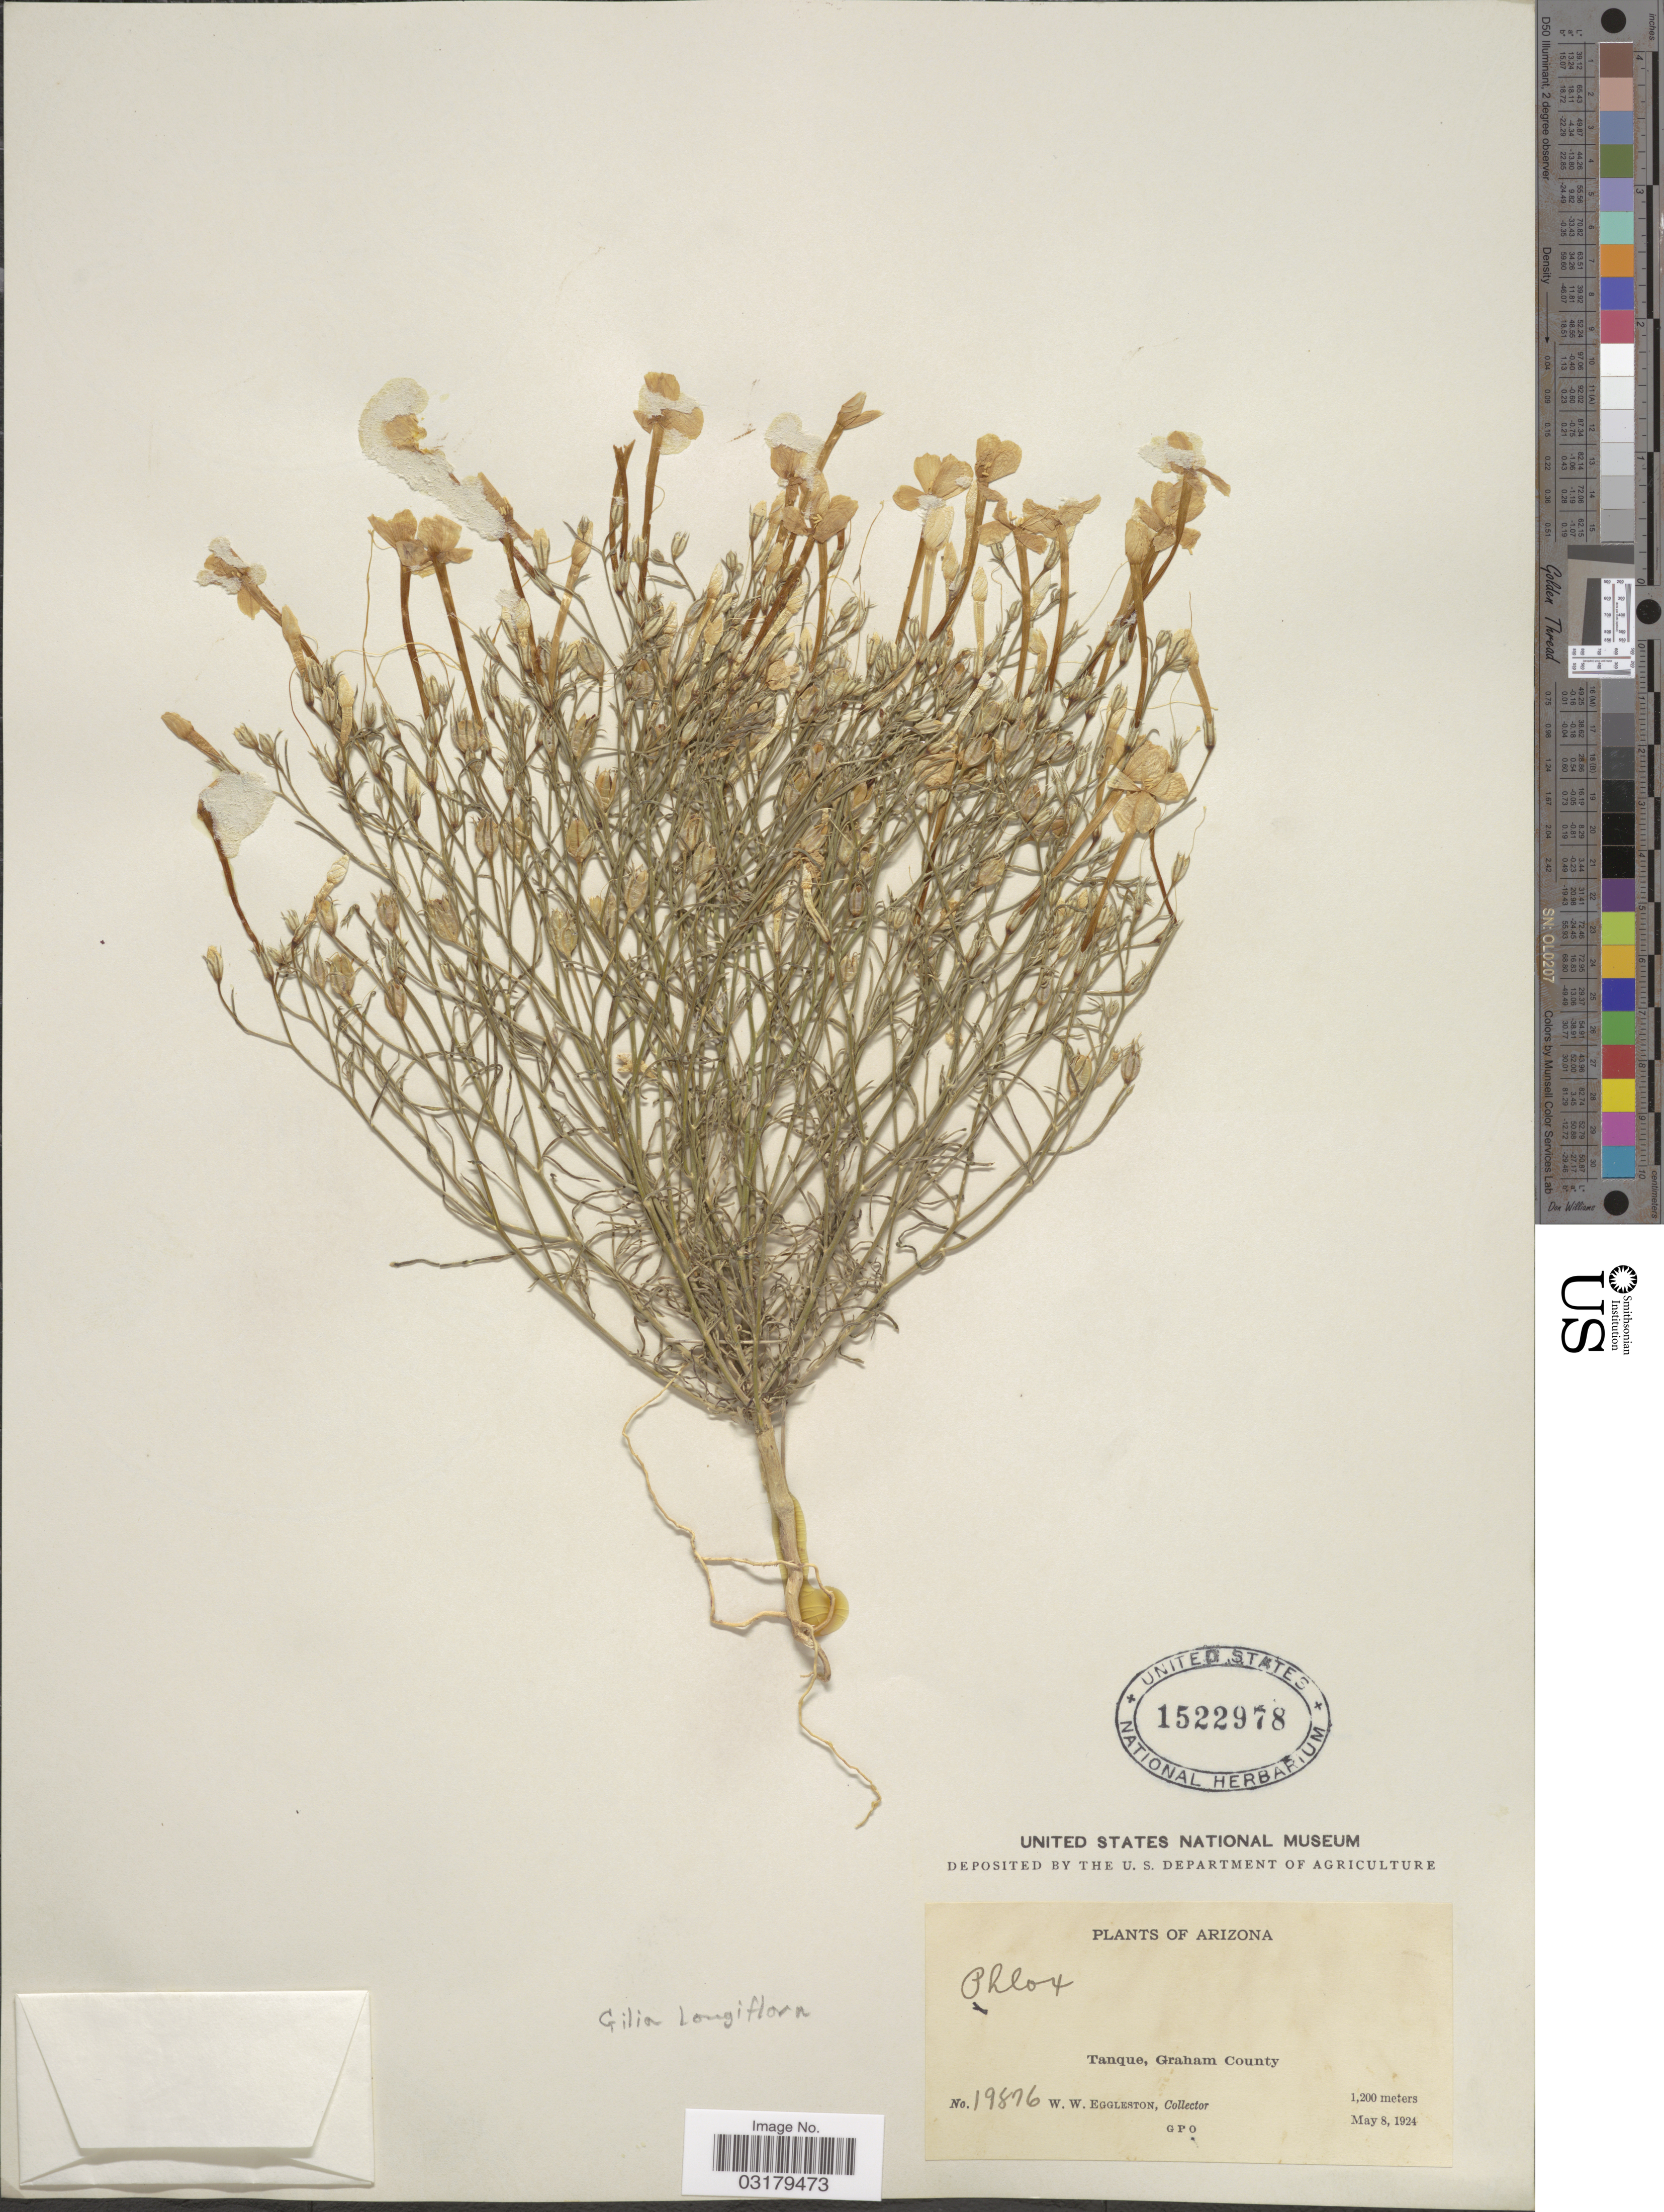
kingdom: Plantae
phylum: Tracheophyta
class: Magnoliopsida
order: Ericales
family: Polemoniaceae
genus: Ipomopsis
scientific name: Ipomopsis longiflora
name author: (Torr.) V.E. Grant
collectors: W. W. Eggleston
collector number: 19876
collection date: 1924-05-08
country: United States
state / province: Arizona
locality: Tanque, Graham County.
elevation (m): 1200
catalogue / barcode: US 1522978